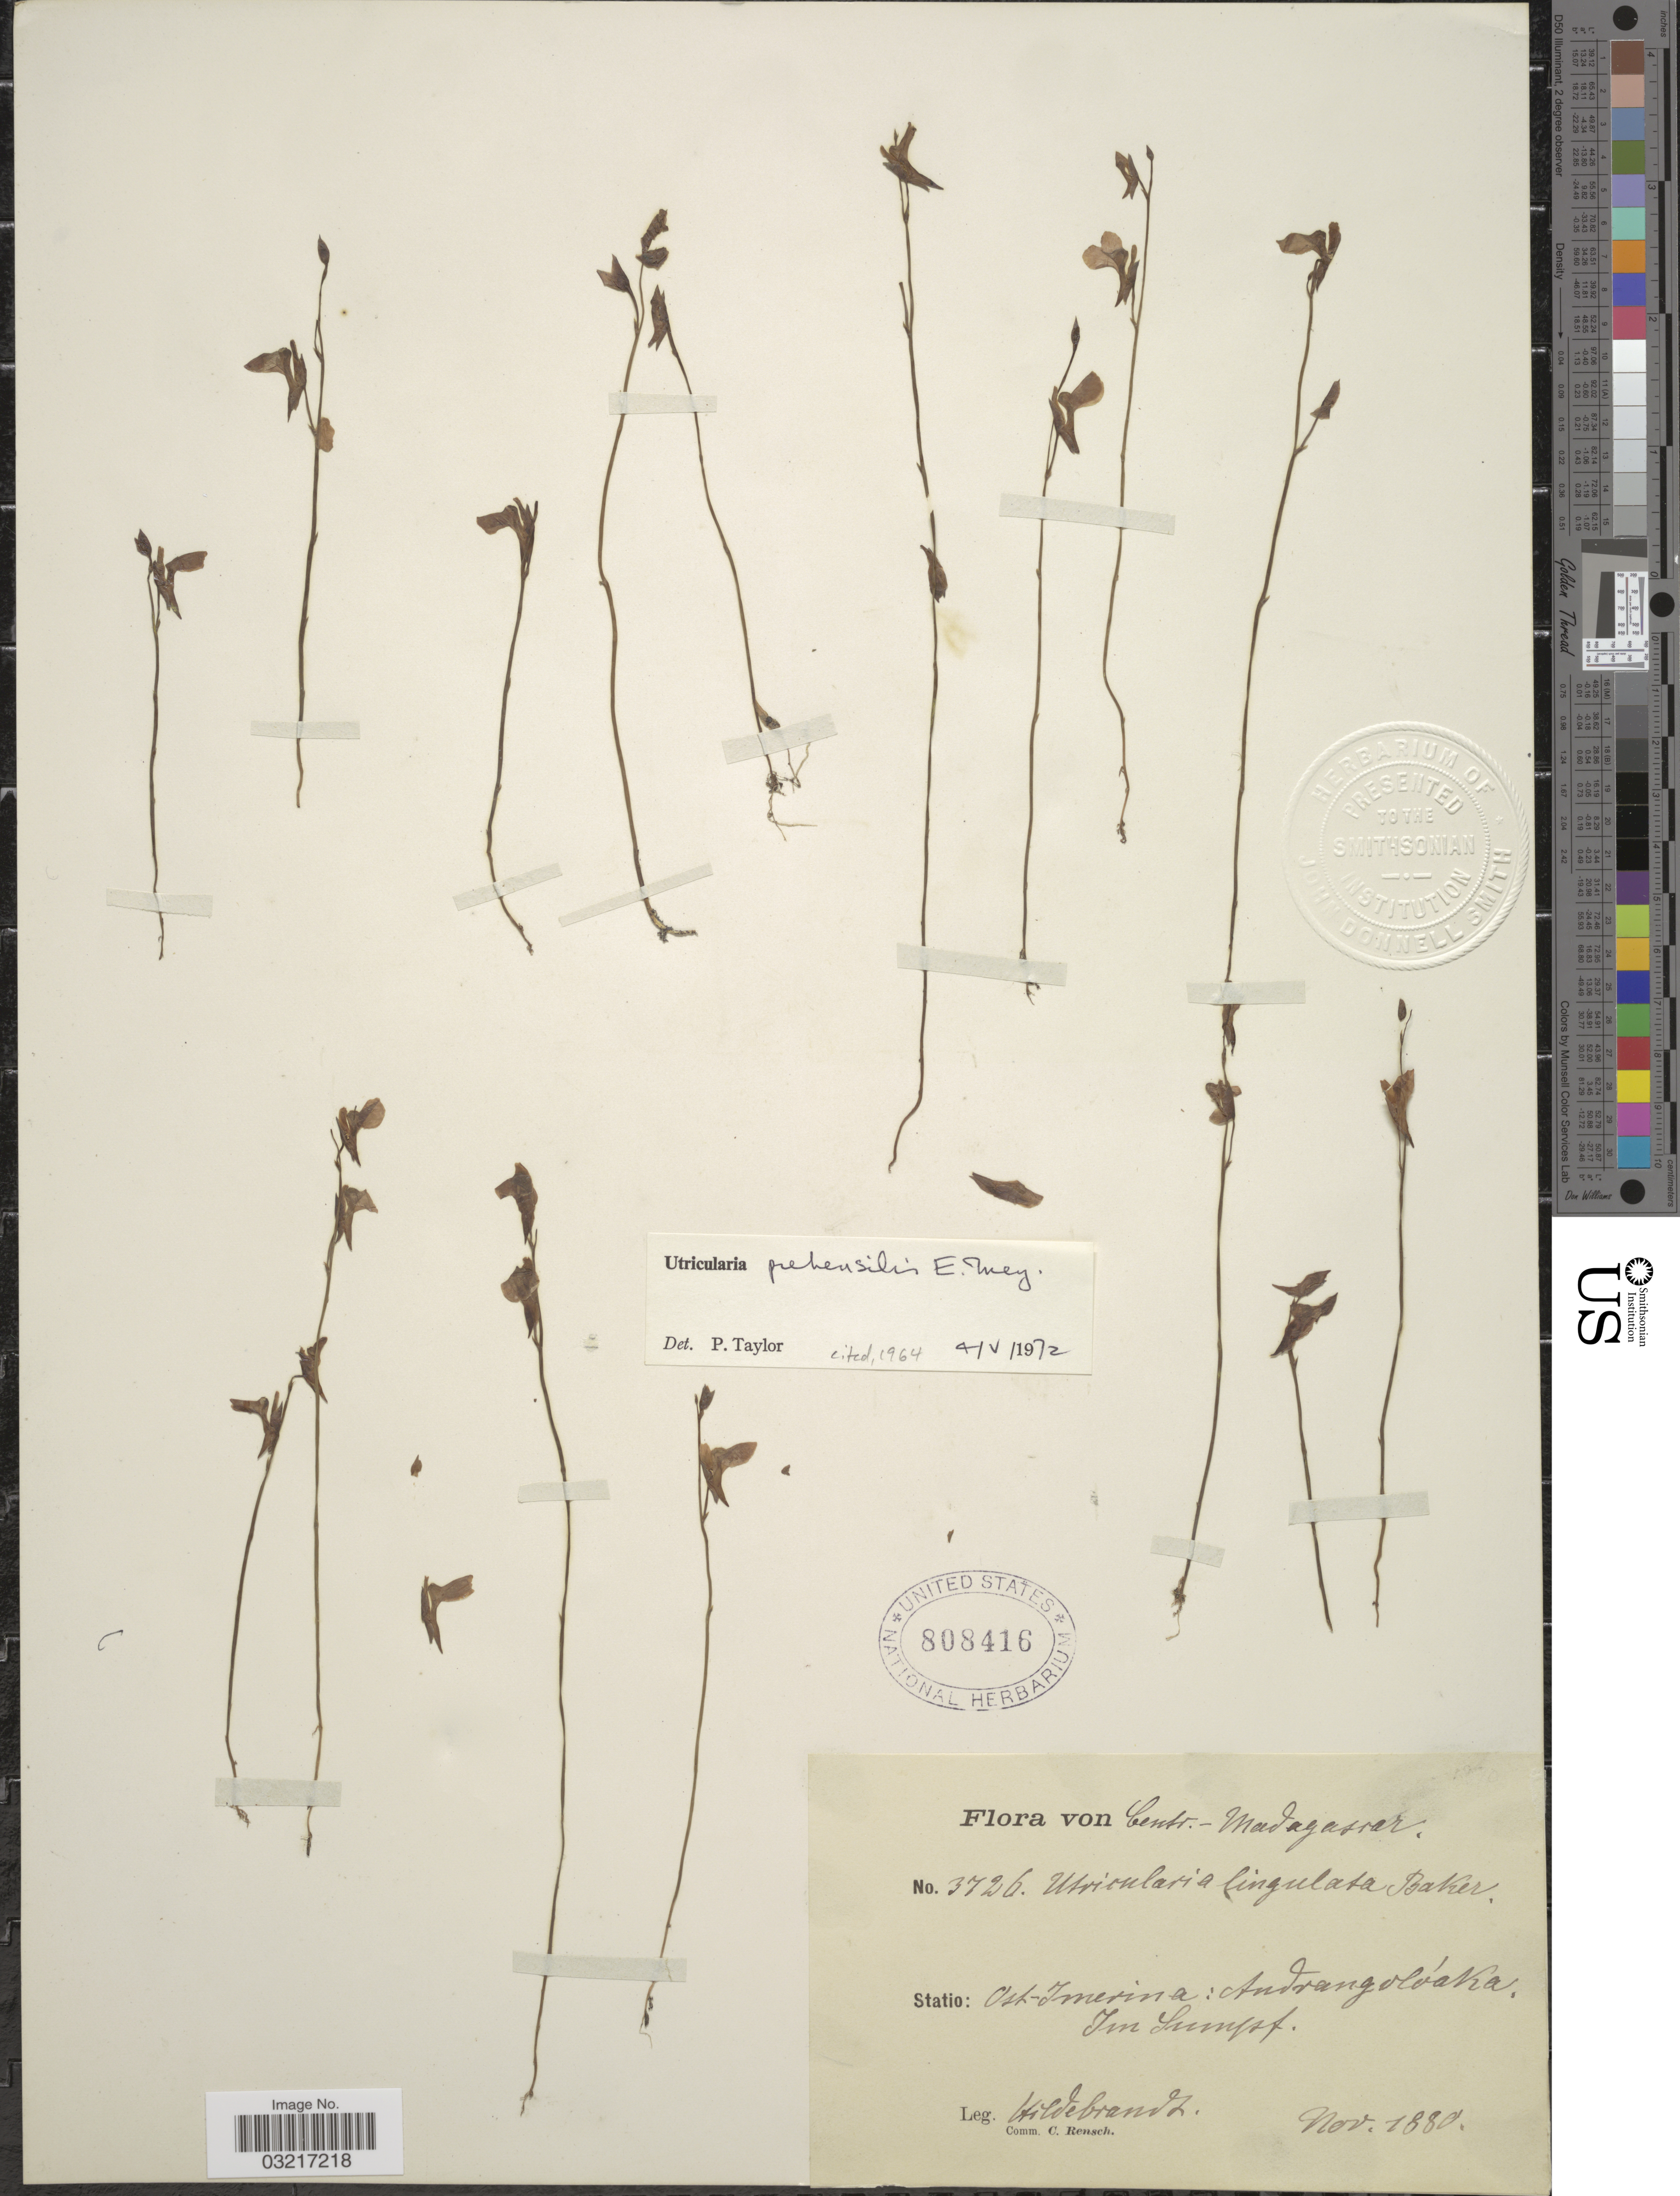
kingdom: Plantae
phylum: Tracheophyta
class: Magnoliopsida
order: Lamiales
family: Lentibulariaceae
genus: Utricularia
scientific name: Utricularia lingulata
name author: Baker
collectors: J. Hildebrandt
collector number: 3726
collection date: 1880-11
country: Madagascar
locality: Centr. Madagascar. Statio: Ost-Imerina: Andrangolóaka.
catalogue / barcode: US 808416